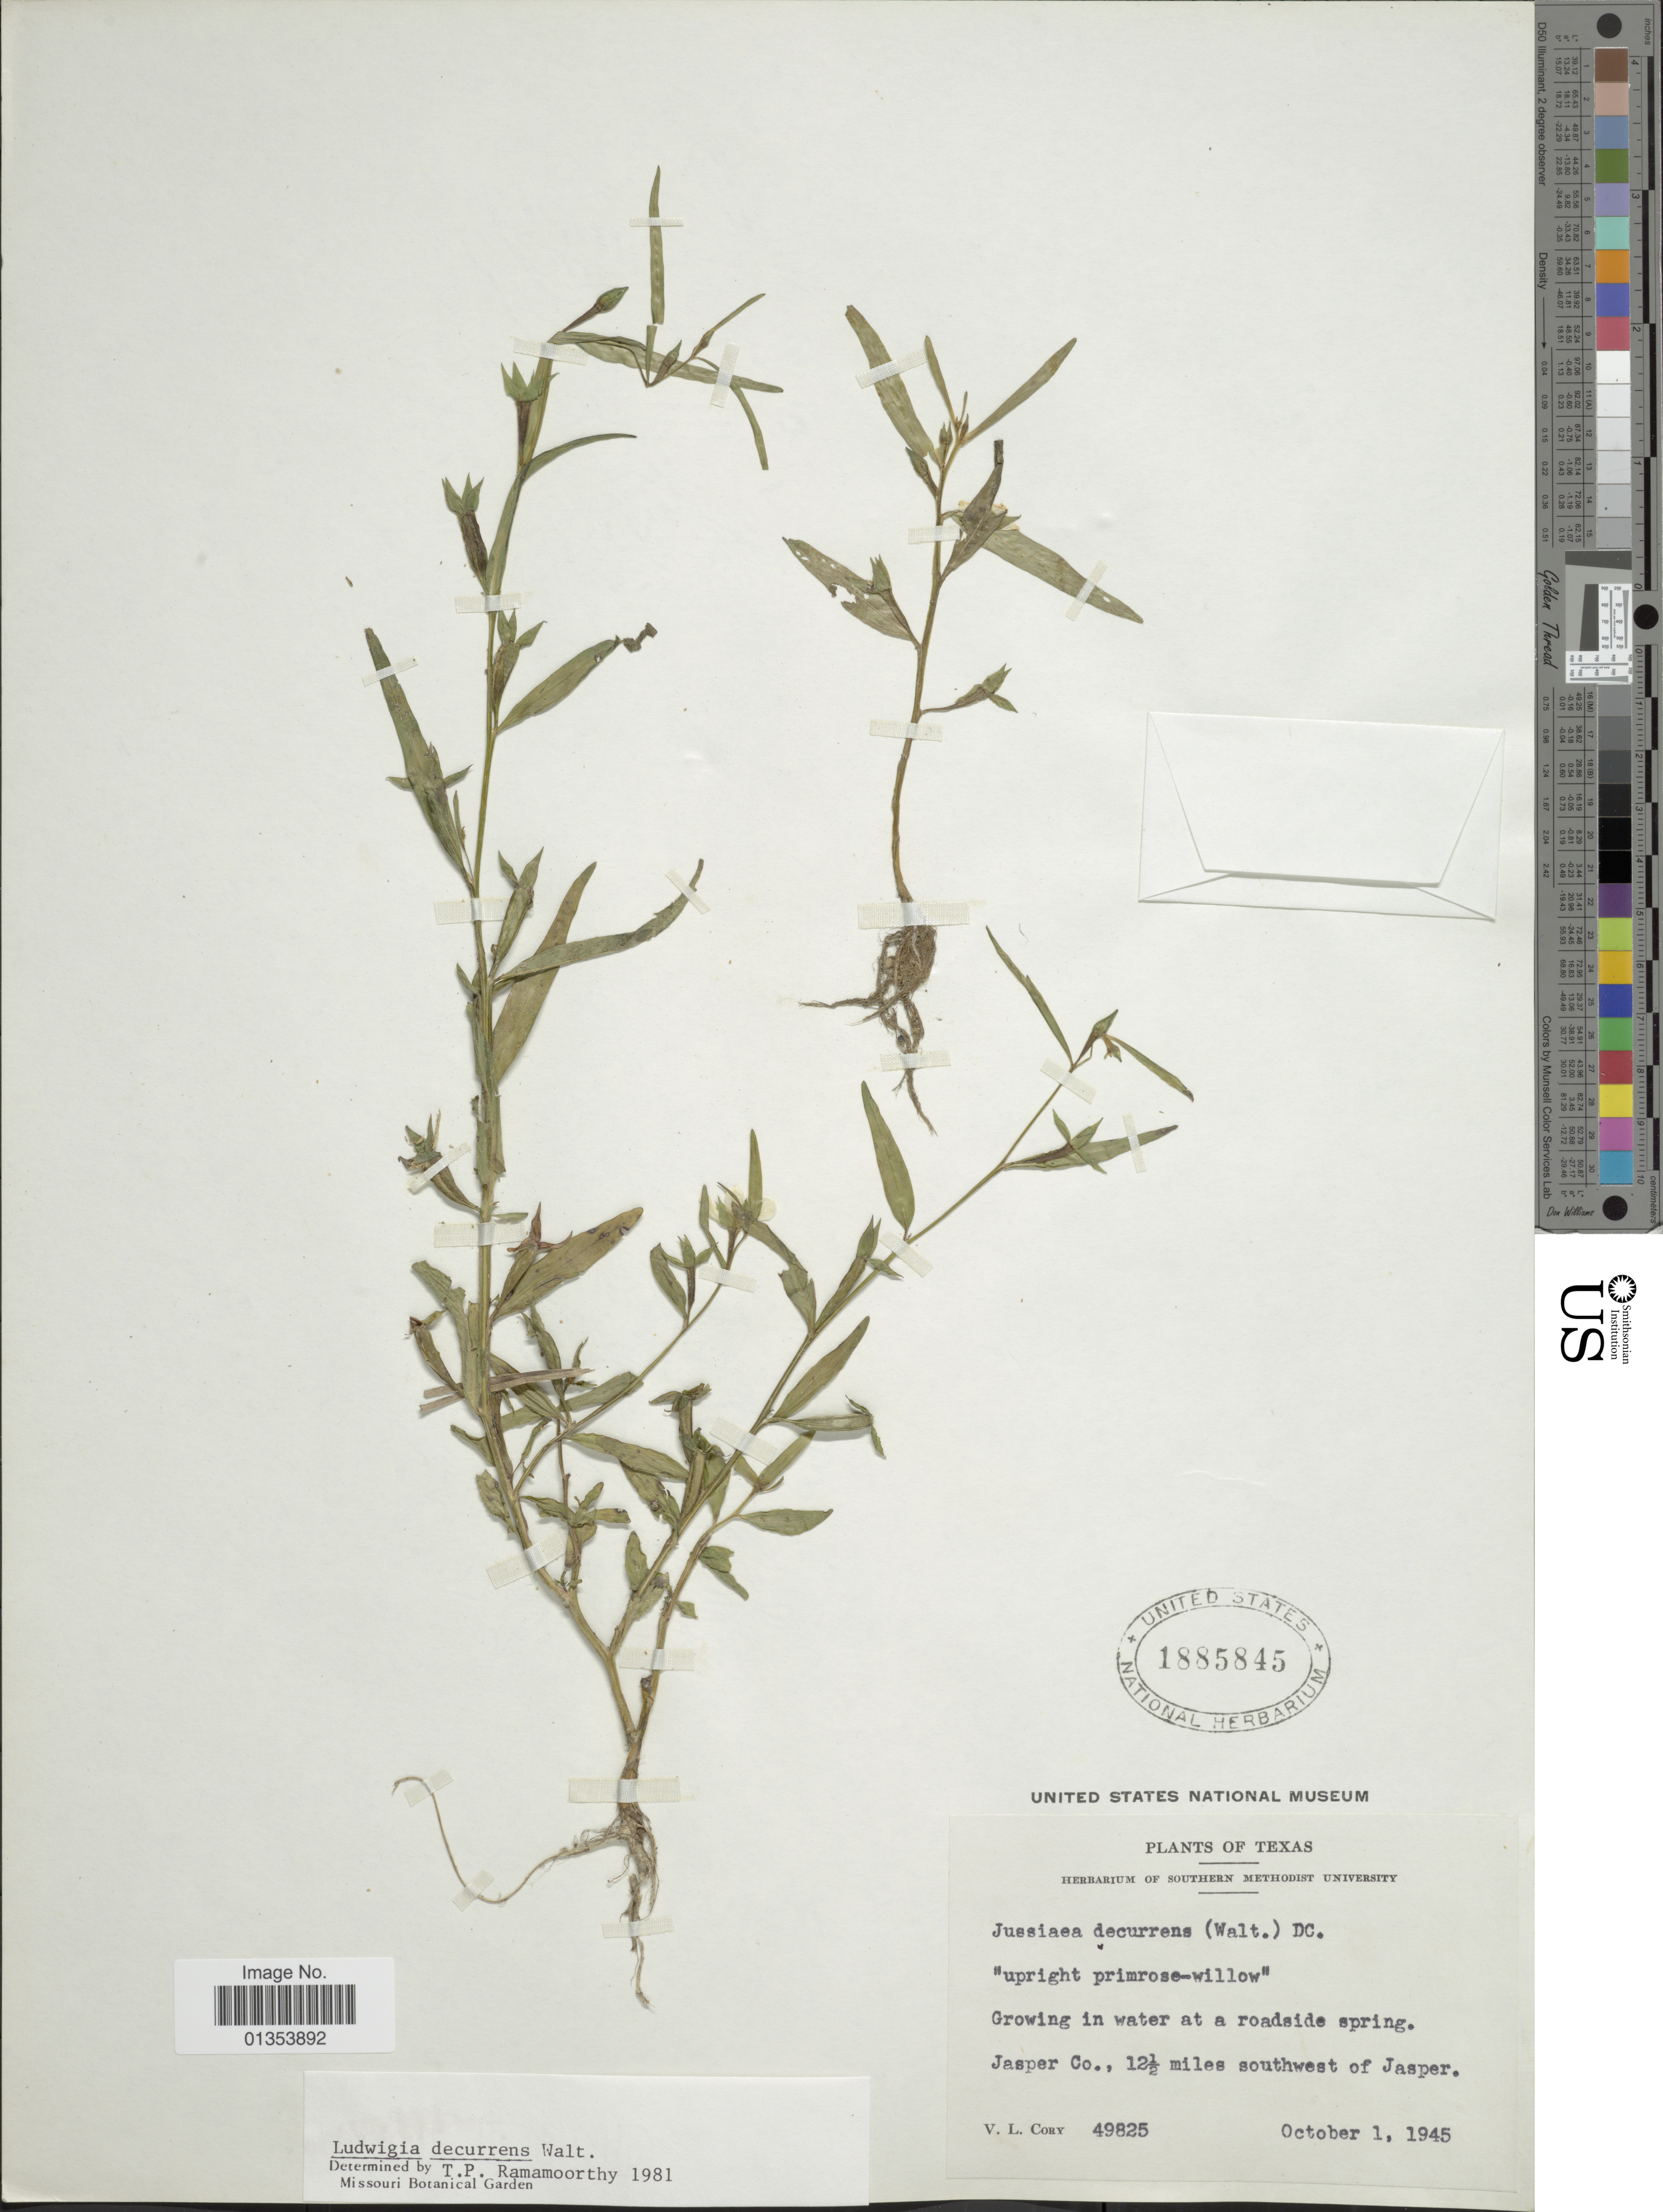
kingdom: Plantae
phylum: Tracheophyta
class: Magnoliopsida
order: Myrtales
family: Onagraceae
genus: Ludwigia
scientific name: Ludwigia decurrens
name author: Walter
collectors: V. Cory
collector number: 49825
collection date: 1945-10-01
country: United States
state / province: Texas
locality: Jasper Co., 12½ miles southwest of Jasper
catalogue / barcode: US 1885845